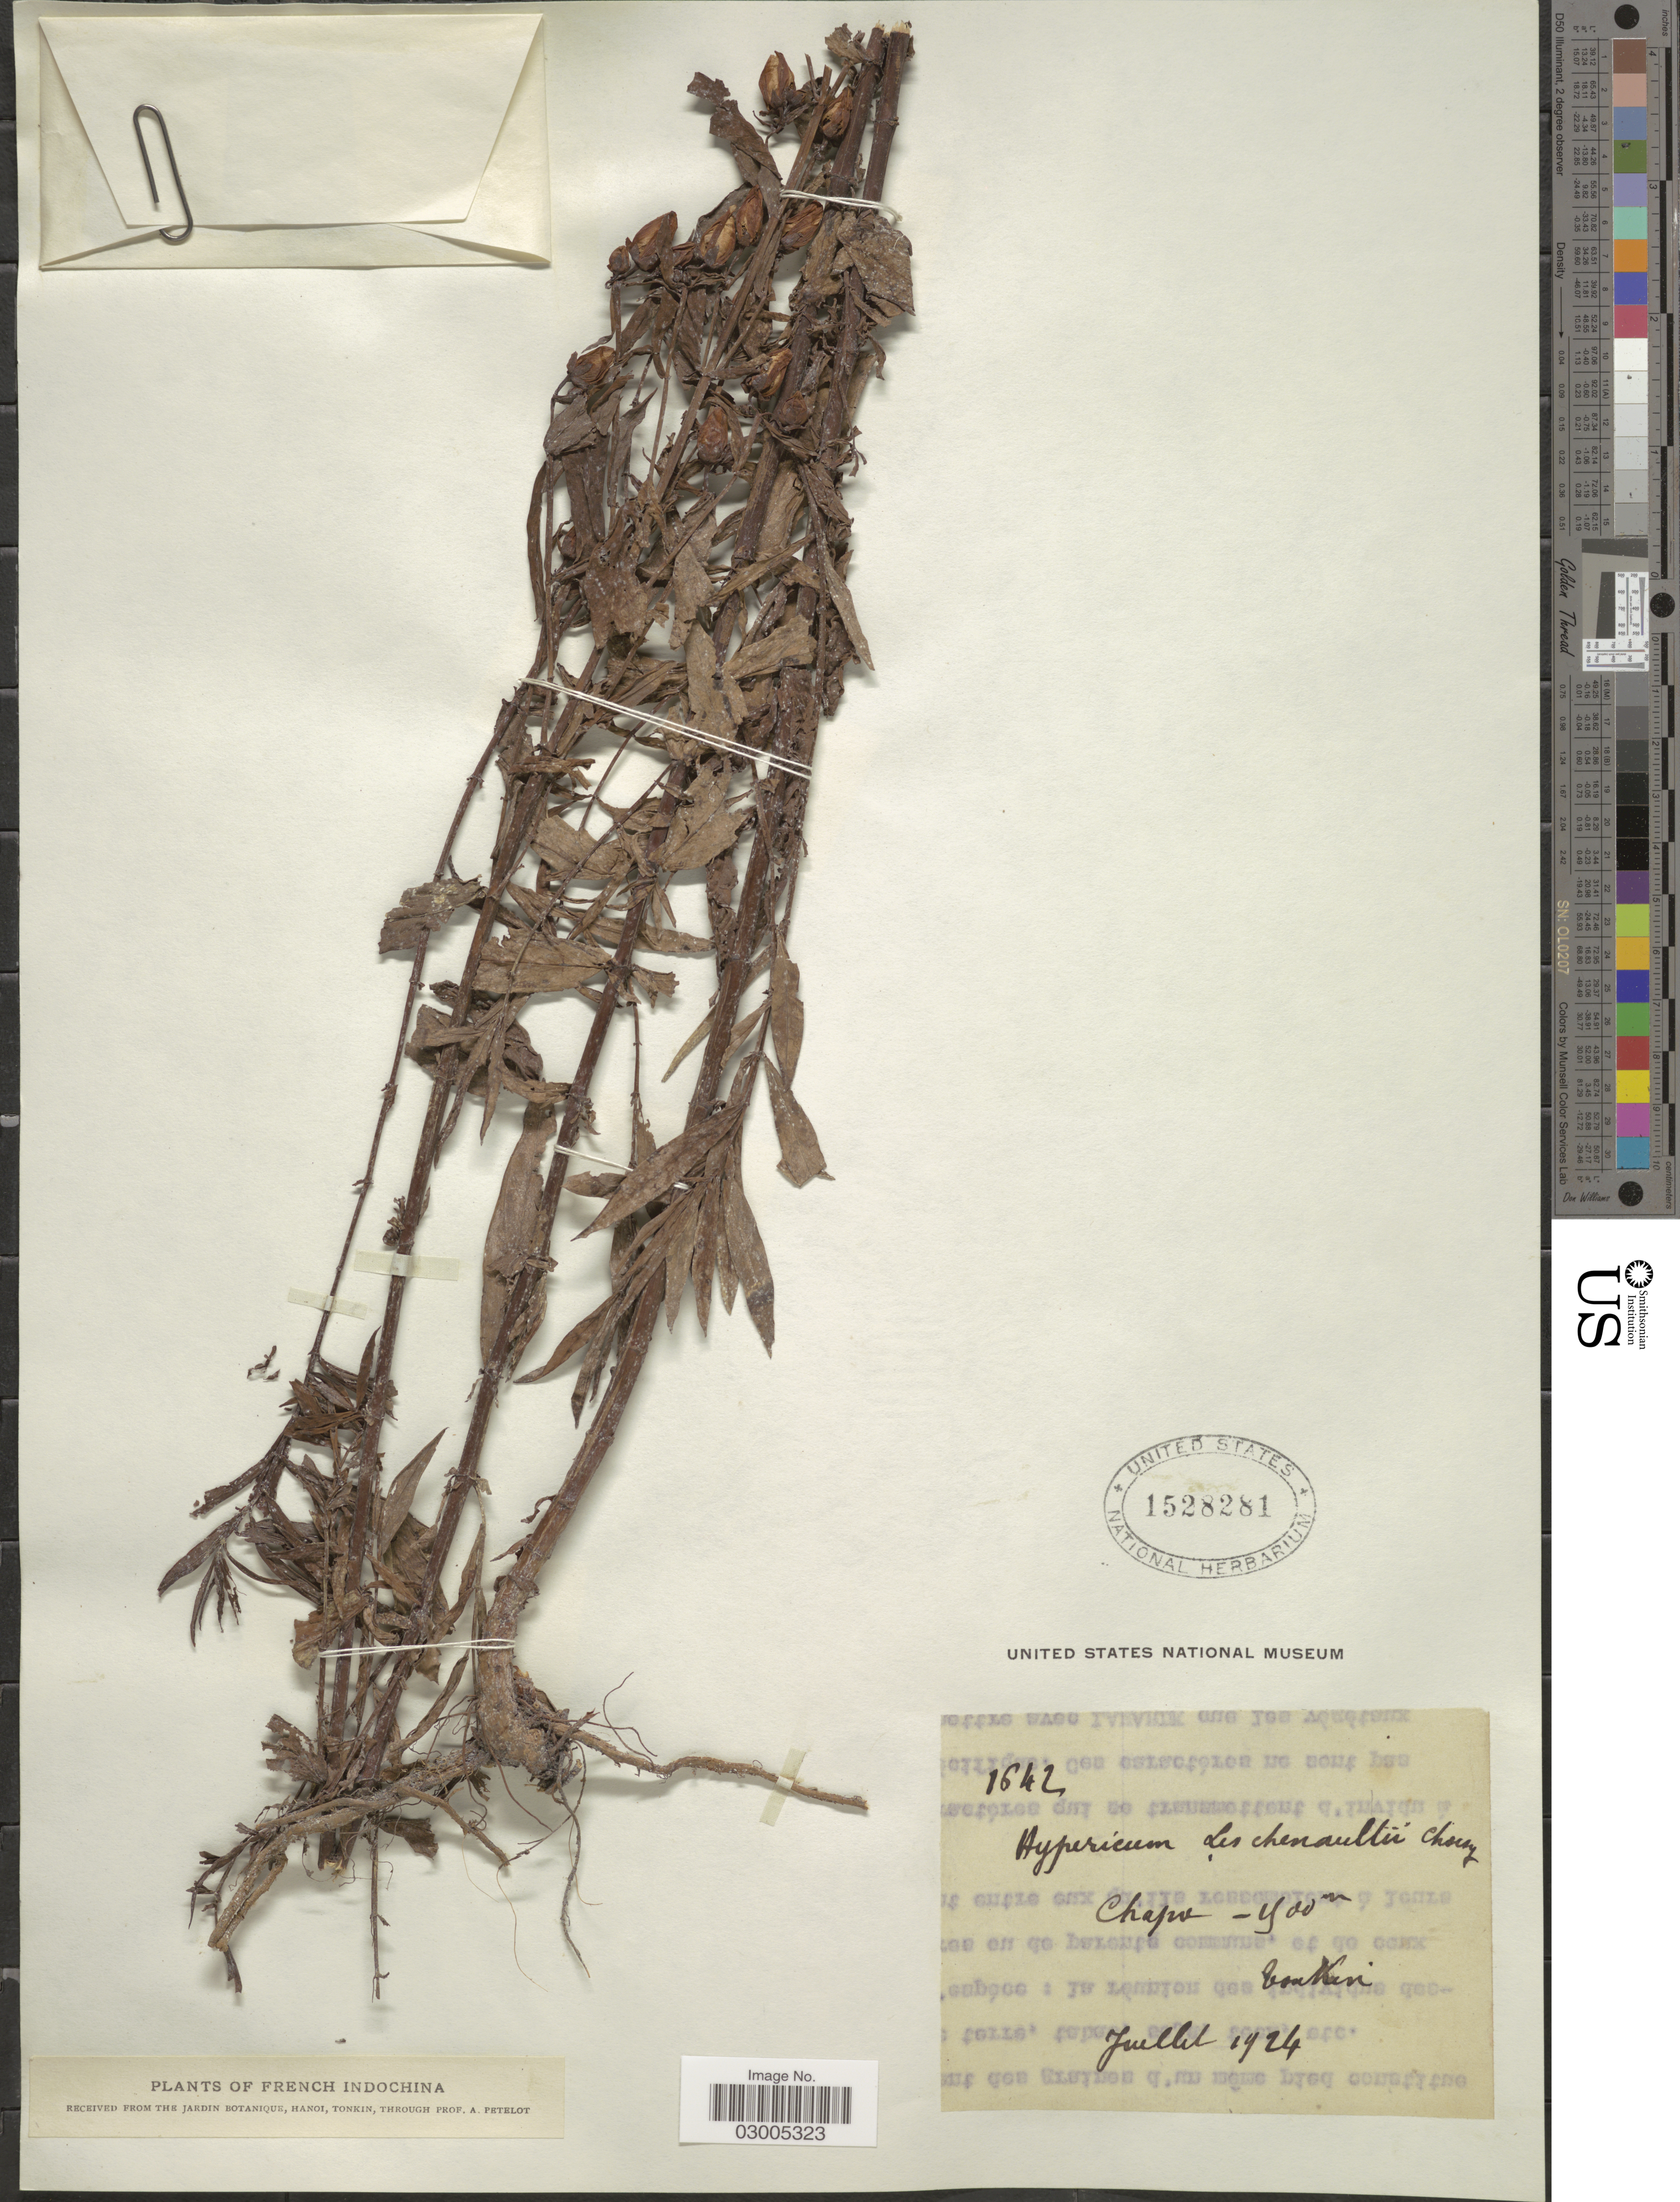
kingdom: Plantae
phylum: Tracheophyta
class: Magnoliopsida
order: Malpighiales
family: Hypericaceae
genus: Hypericum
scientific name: Hypericum leschenaultii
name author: Choisy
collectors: A. Petelot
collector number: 1642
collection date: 1924-07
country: Vietnam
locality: Tonkin. French Indochina. Chapa.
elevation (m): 2500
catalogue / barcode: US 1528281